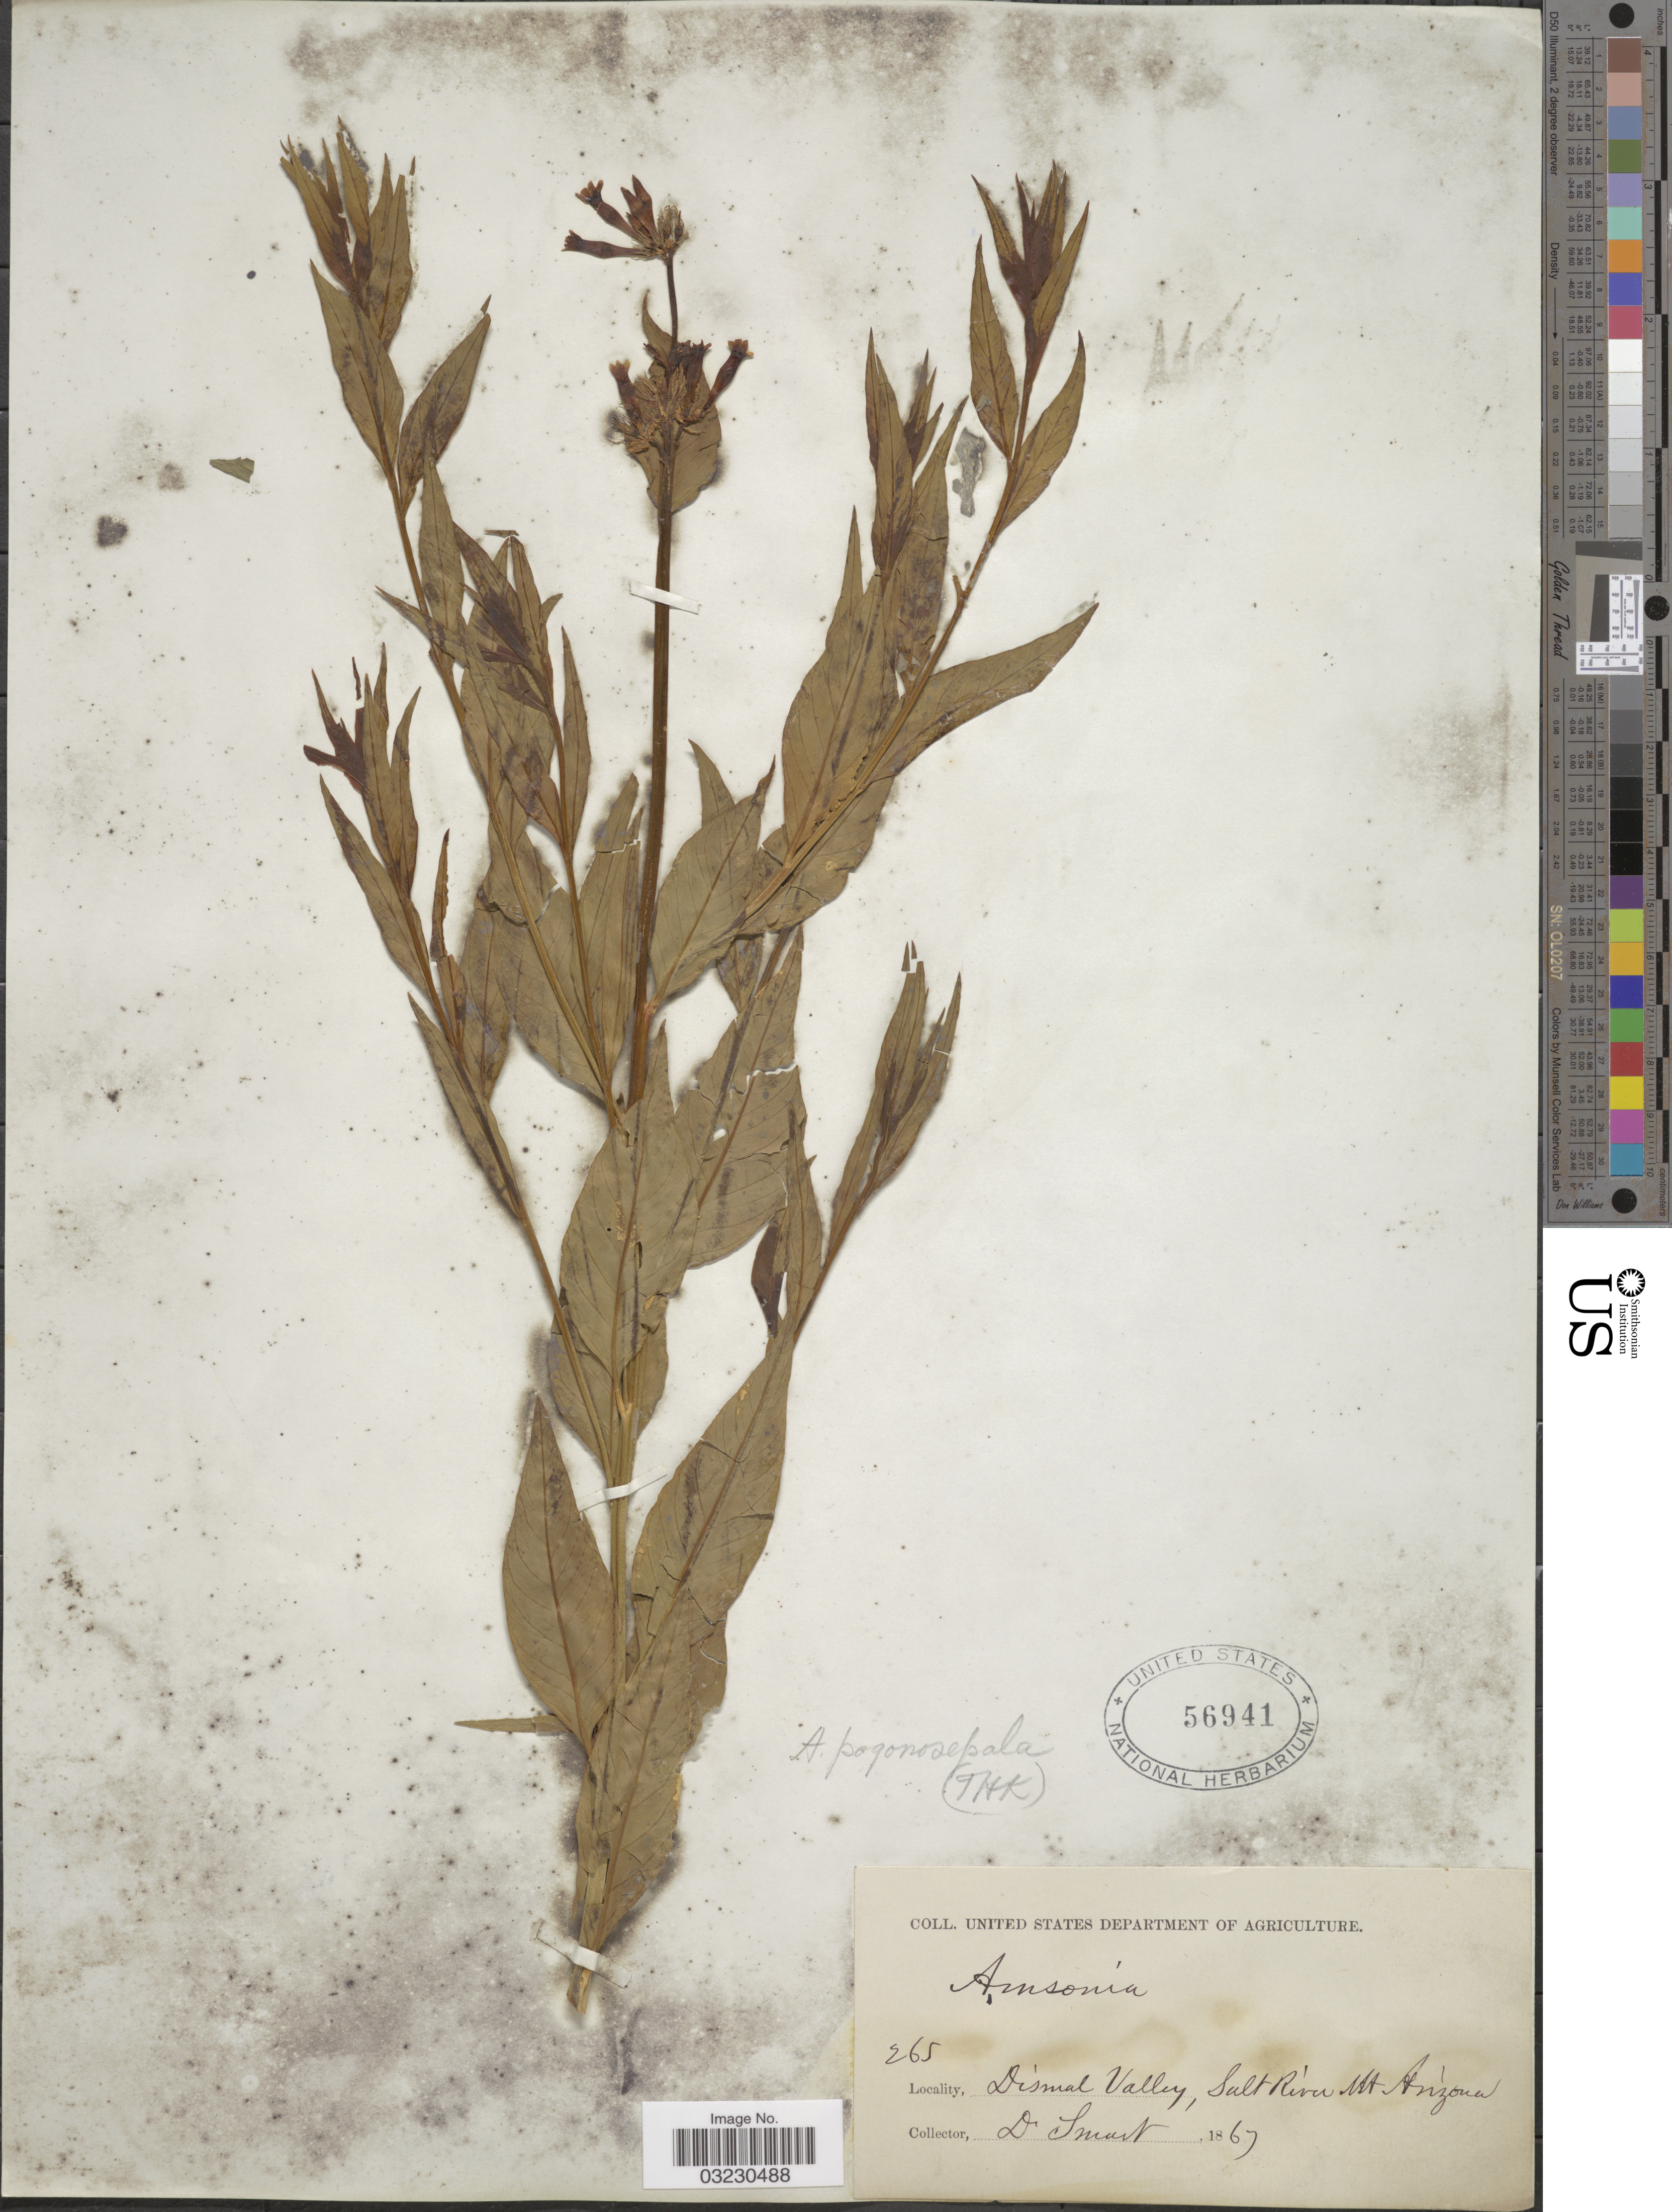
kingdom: Plantae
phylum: Tracheophyta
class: Magnoliopsida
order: Gentianales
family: Apocynaceae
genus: Amsonia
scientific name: Amsonia pogonosepala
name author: Woodson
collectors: -. Smart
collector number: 265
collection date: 1867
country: United States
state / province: Arizona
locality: Dismal Valley, Salt River Mt Arizona.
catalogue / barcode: US 56941